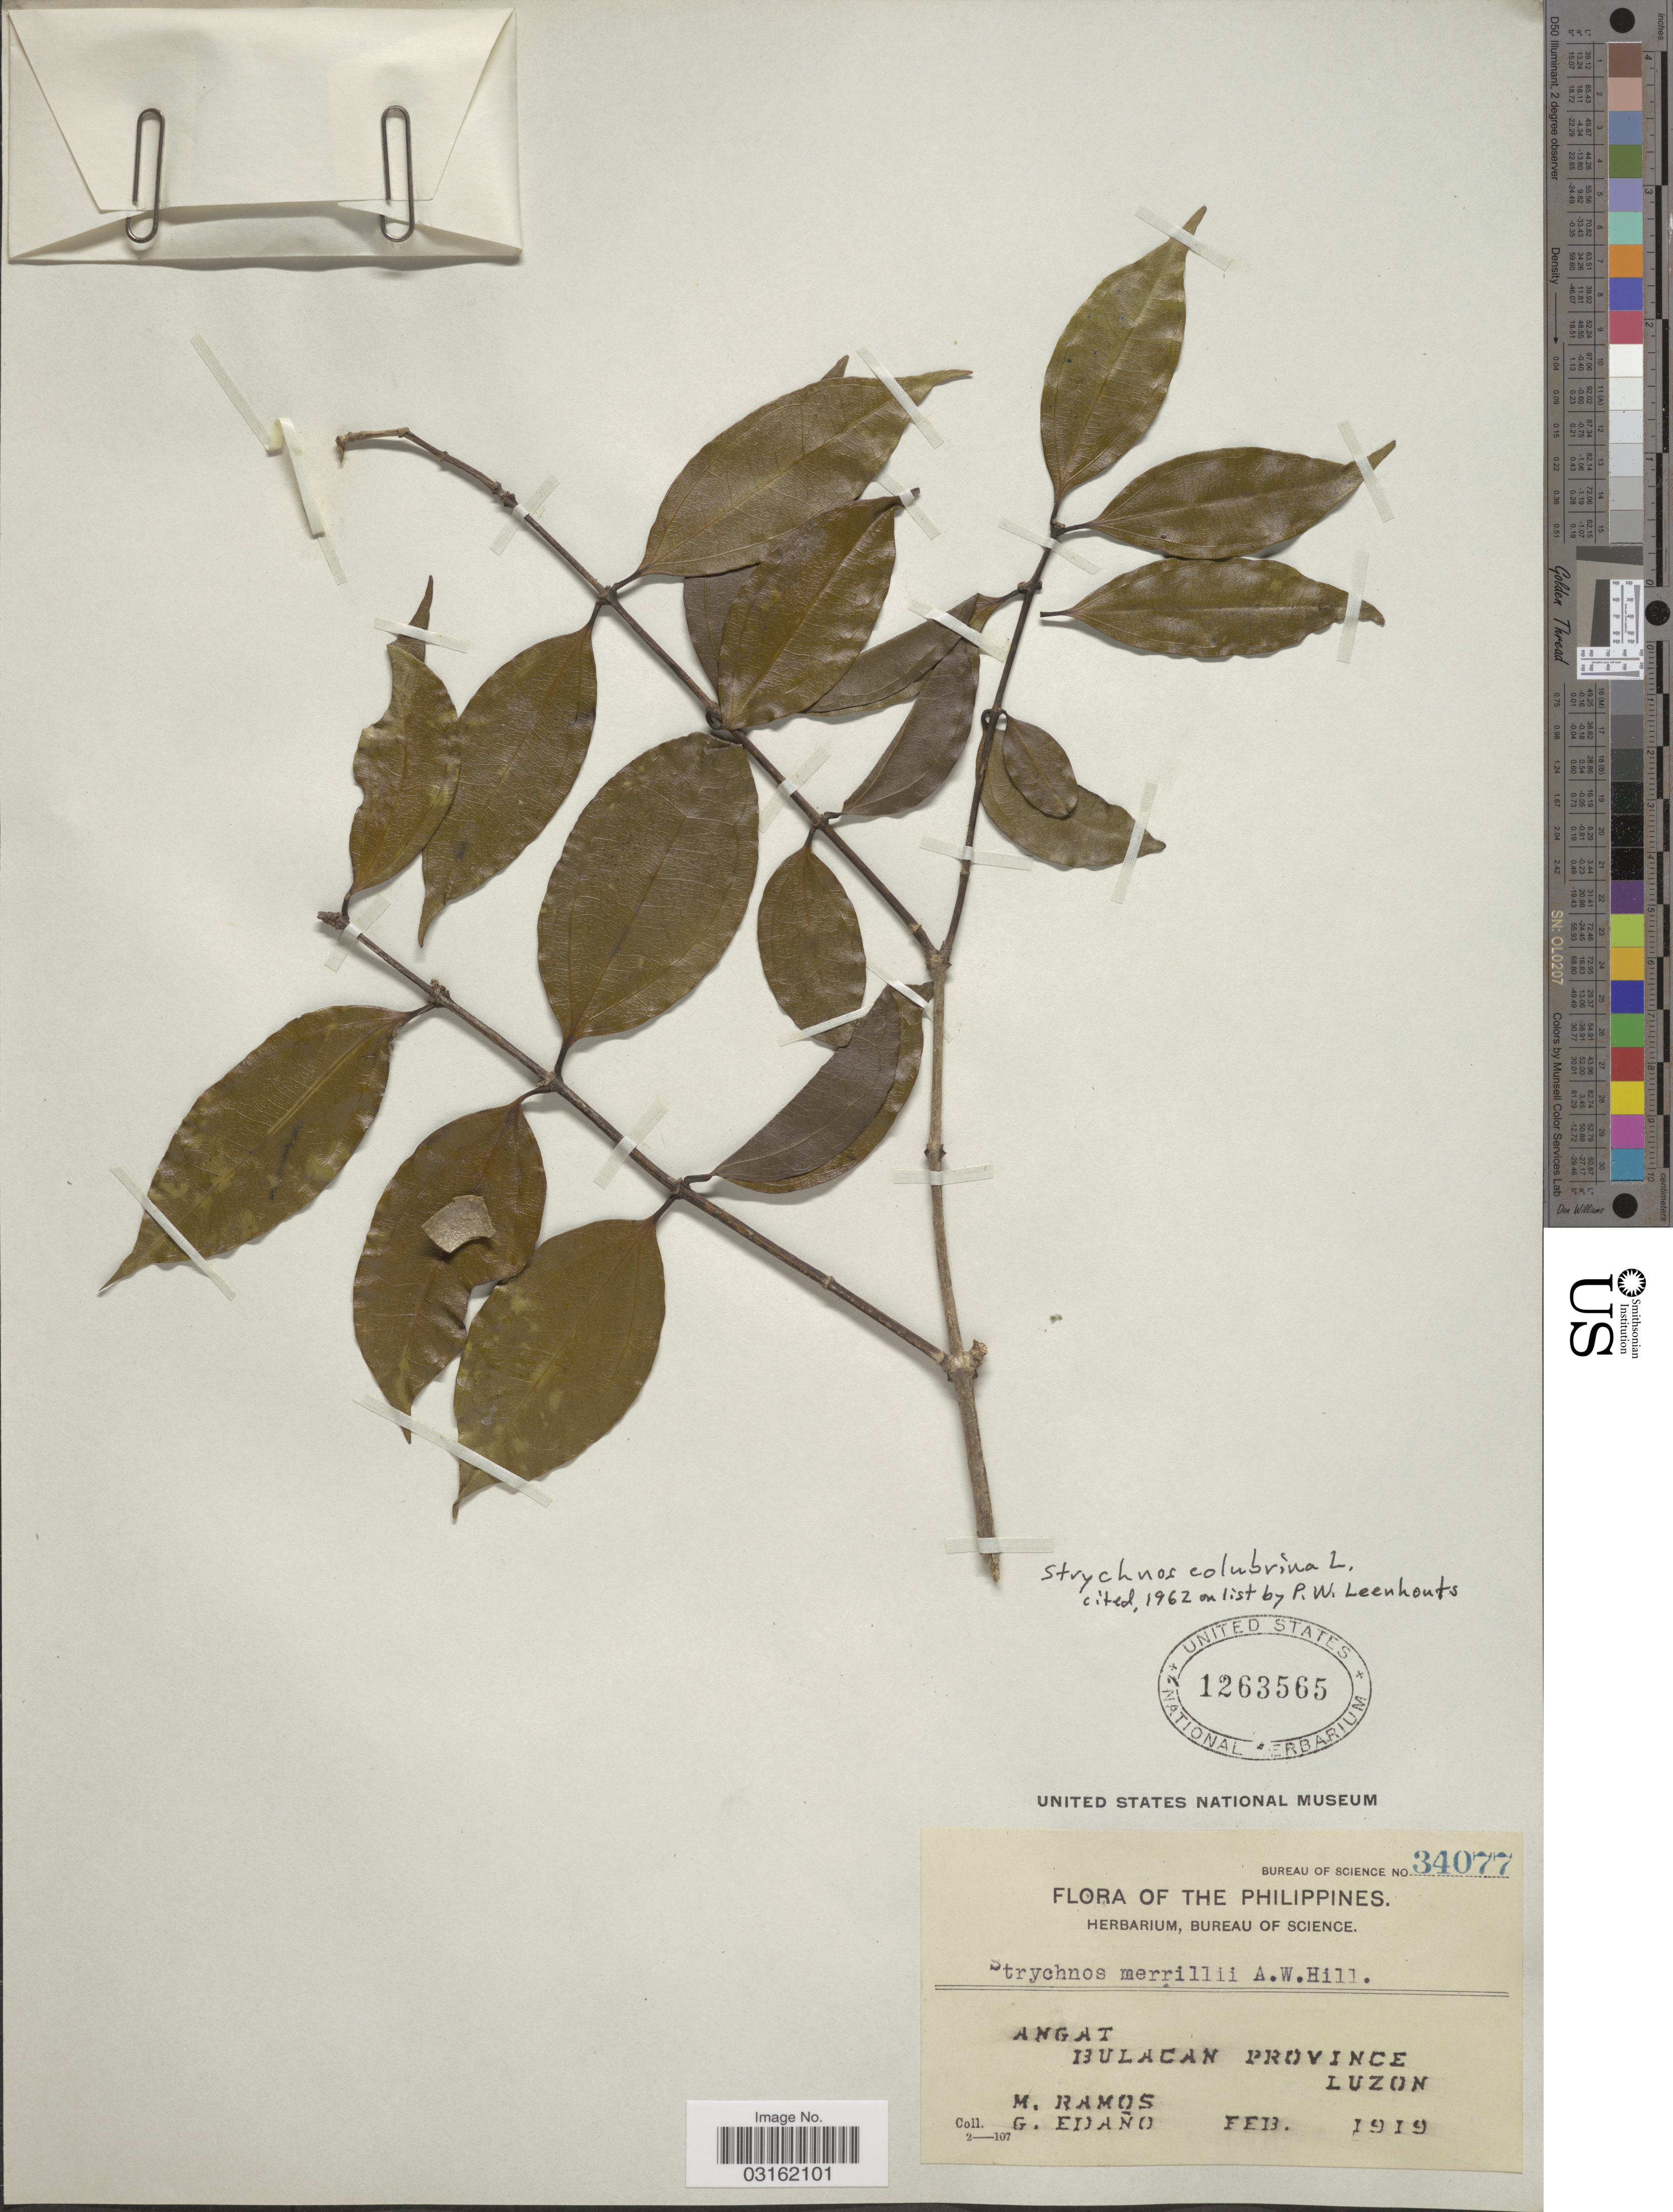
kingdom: Plantae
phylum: Tracheophyta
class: Magnoliopsida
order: Gentianales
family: Loganiaceae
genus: Strychnos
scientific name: Strychnos colubrina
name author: L.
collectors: M. Ramos & G. Edaño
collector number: Bureau of science 34077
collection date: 1919-02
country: Philippines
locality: Angat, Bulacan Province, Luzon.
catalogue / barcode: US 1263565